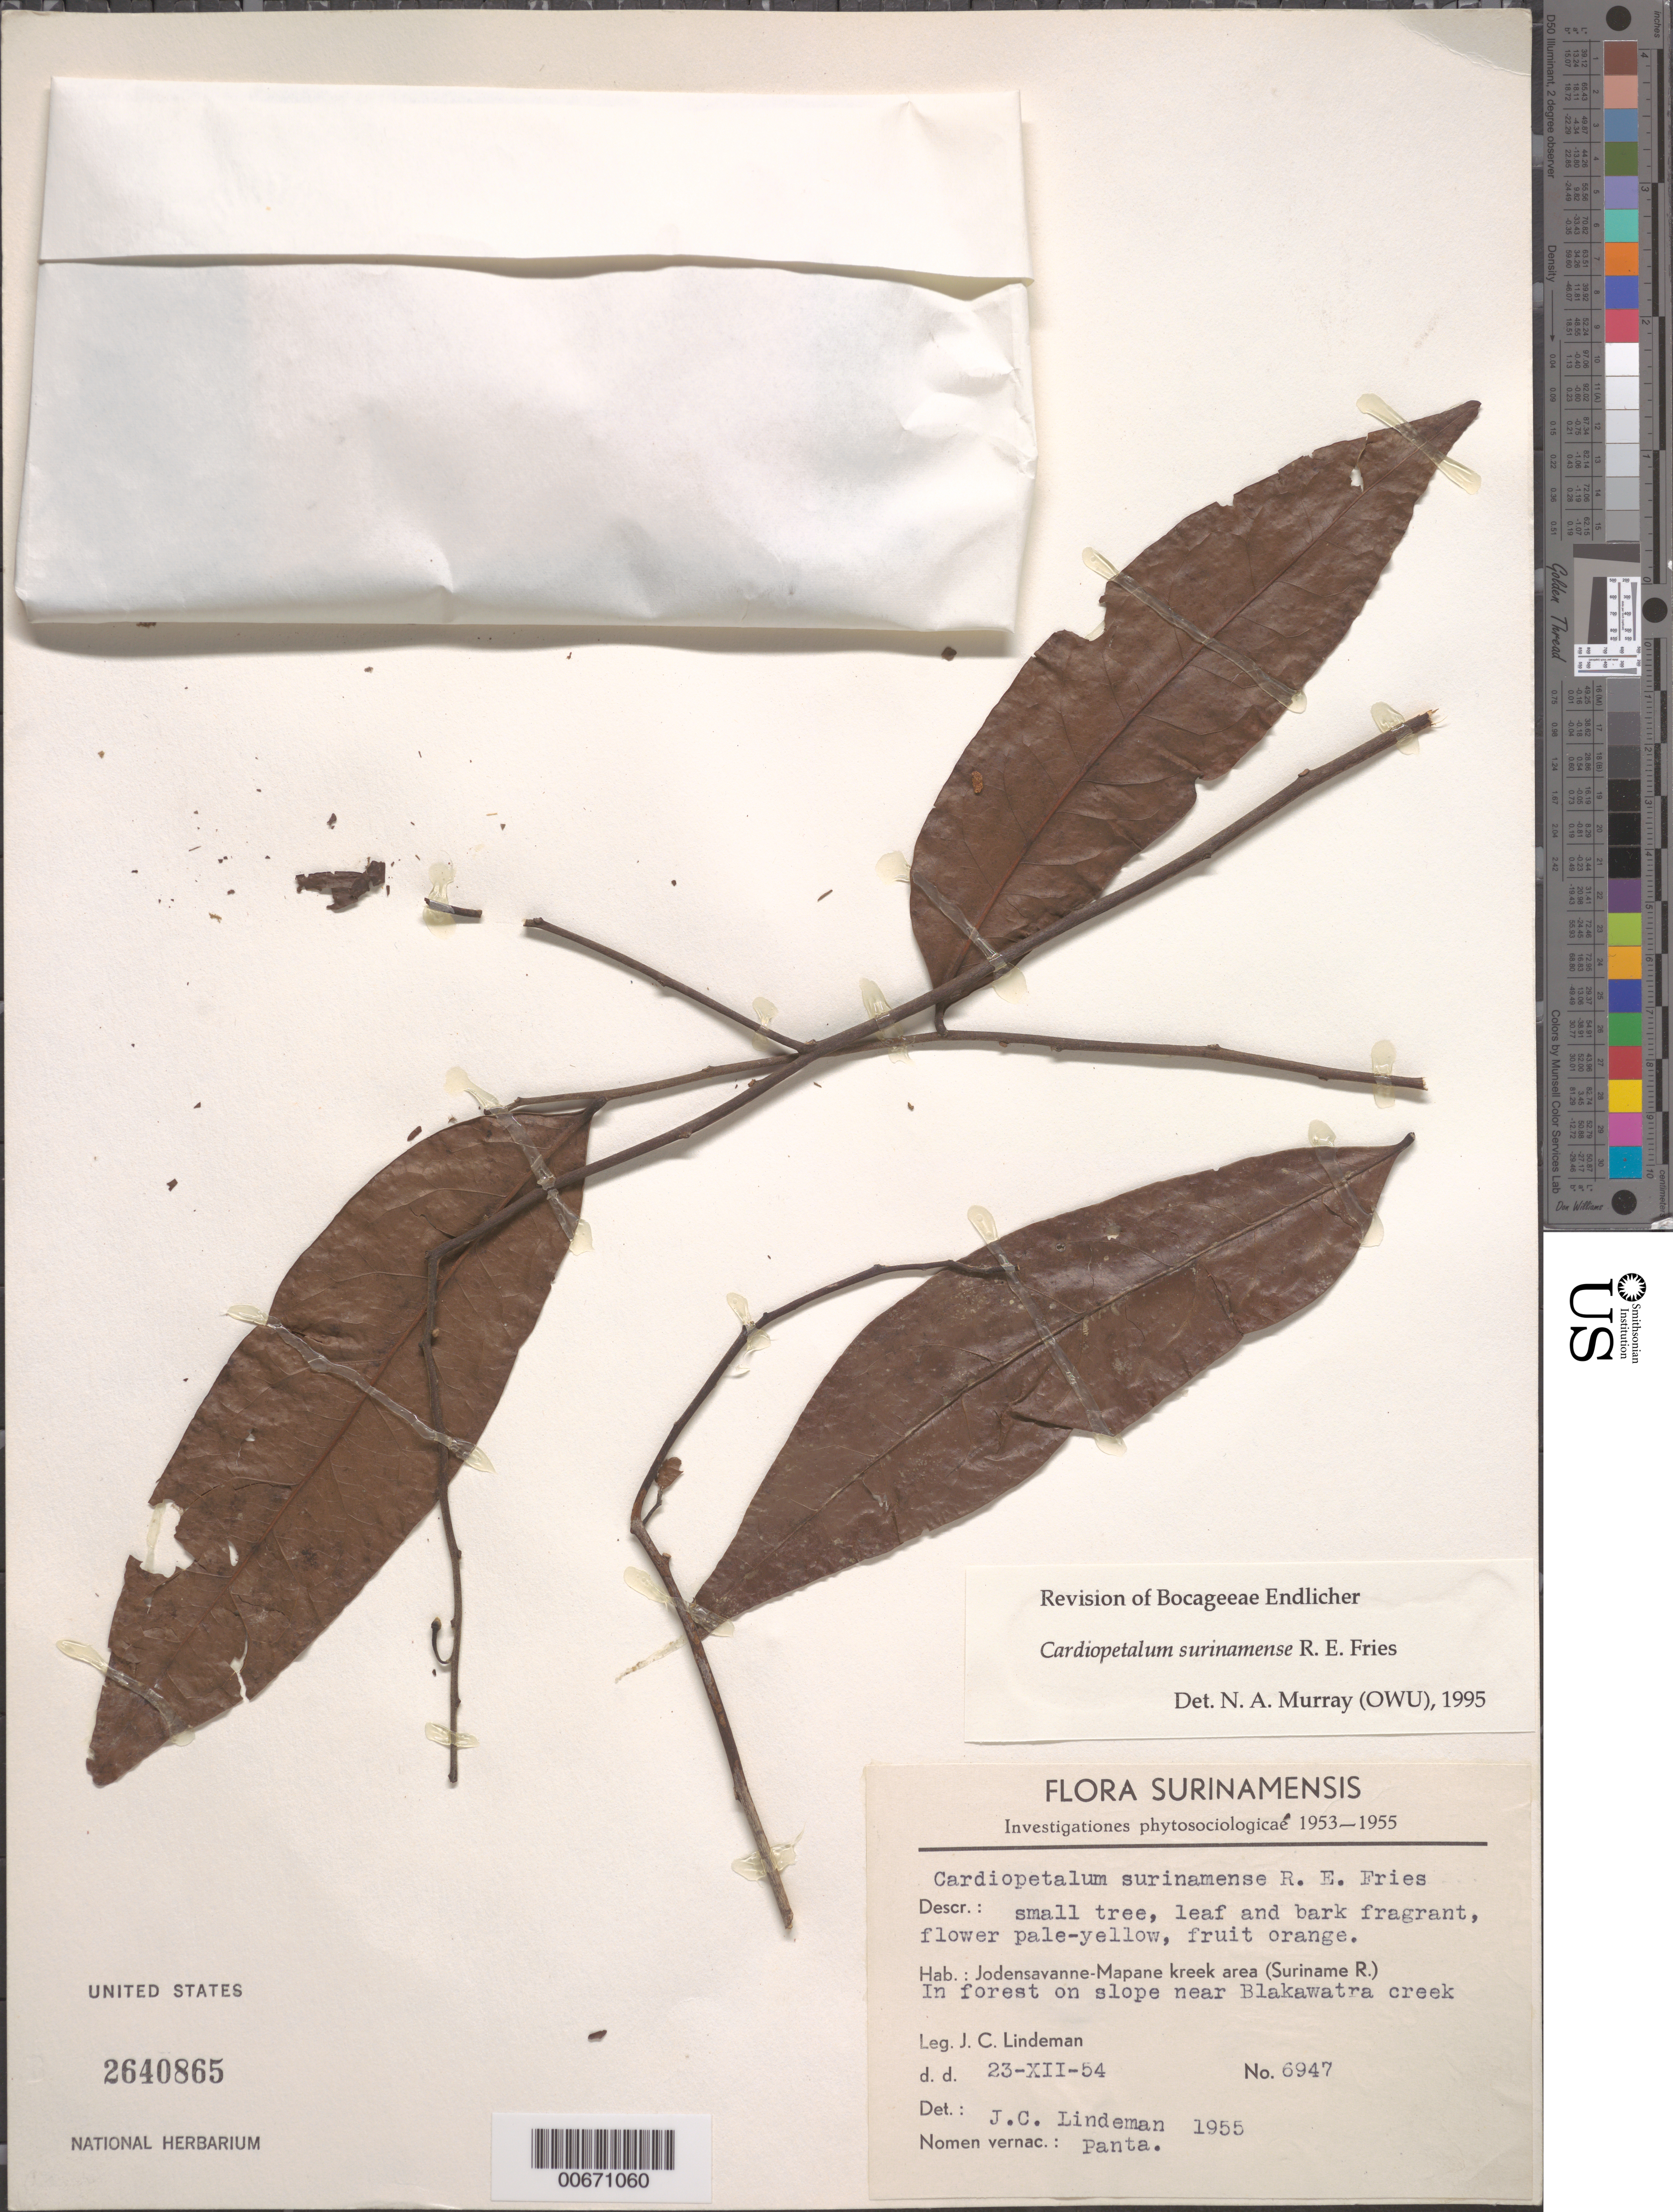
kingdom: Plantae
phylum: Tracheophyta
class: Magnoliopsida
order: Magnoliales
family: Annonaceae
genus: Cardiopetalum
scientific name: Cardiopetalum surinamense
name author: R.E. Fr.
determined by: Murray, N. A.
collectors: J. C. Lindeman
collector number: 6947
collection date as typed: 23-Dec-54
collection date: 1954-12-23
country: Suriname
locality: Jodensavanne-Mapane kreek area (Suriname R.), near Camp 8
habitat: Forest on slope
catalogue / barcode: US 2640865